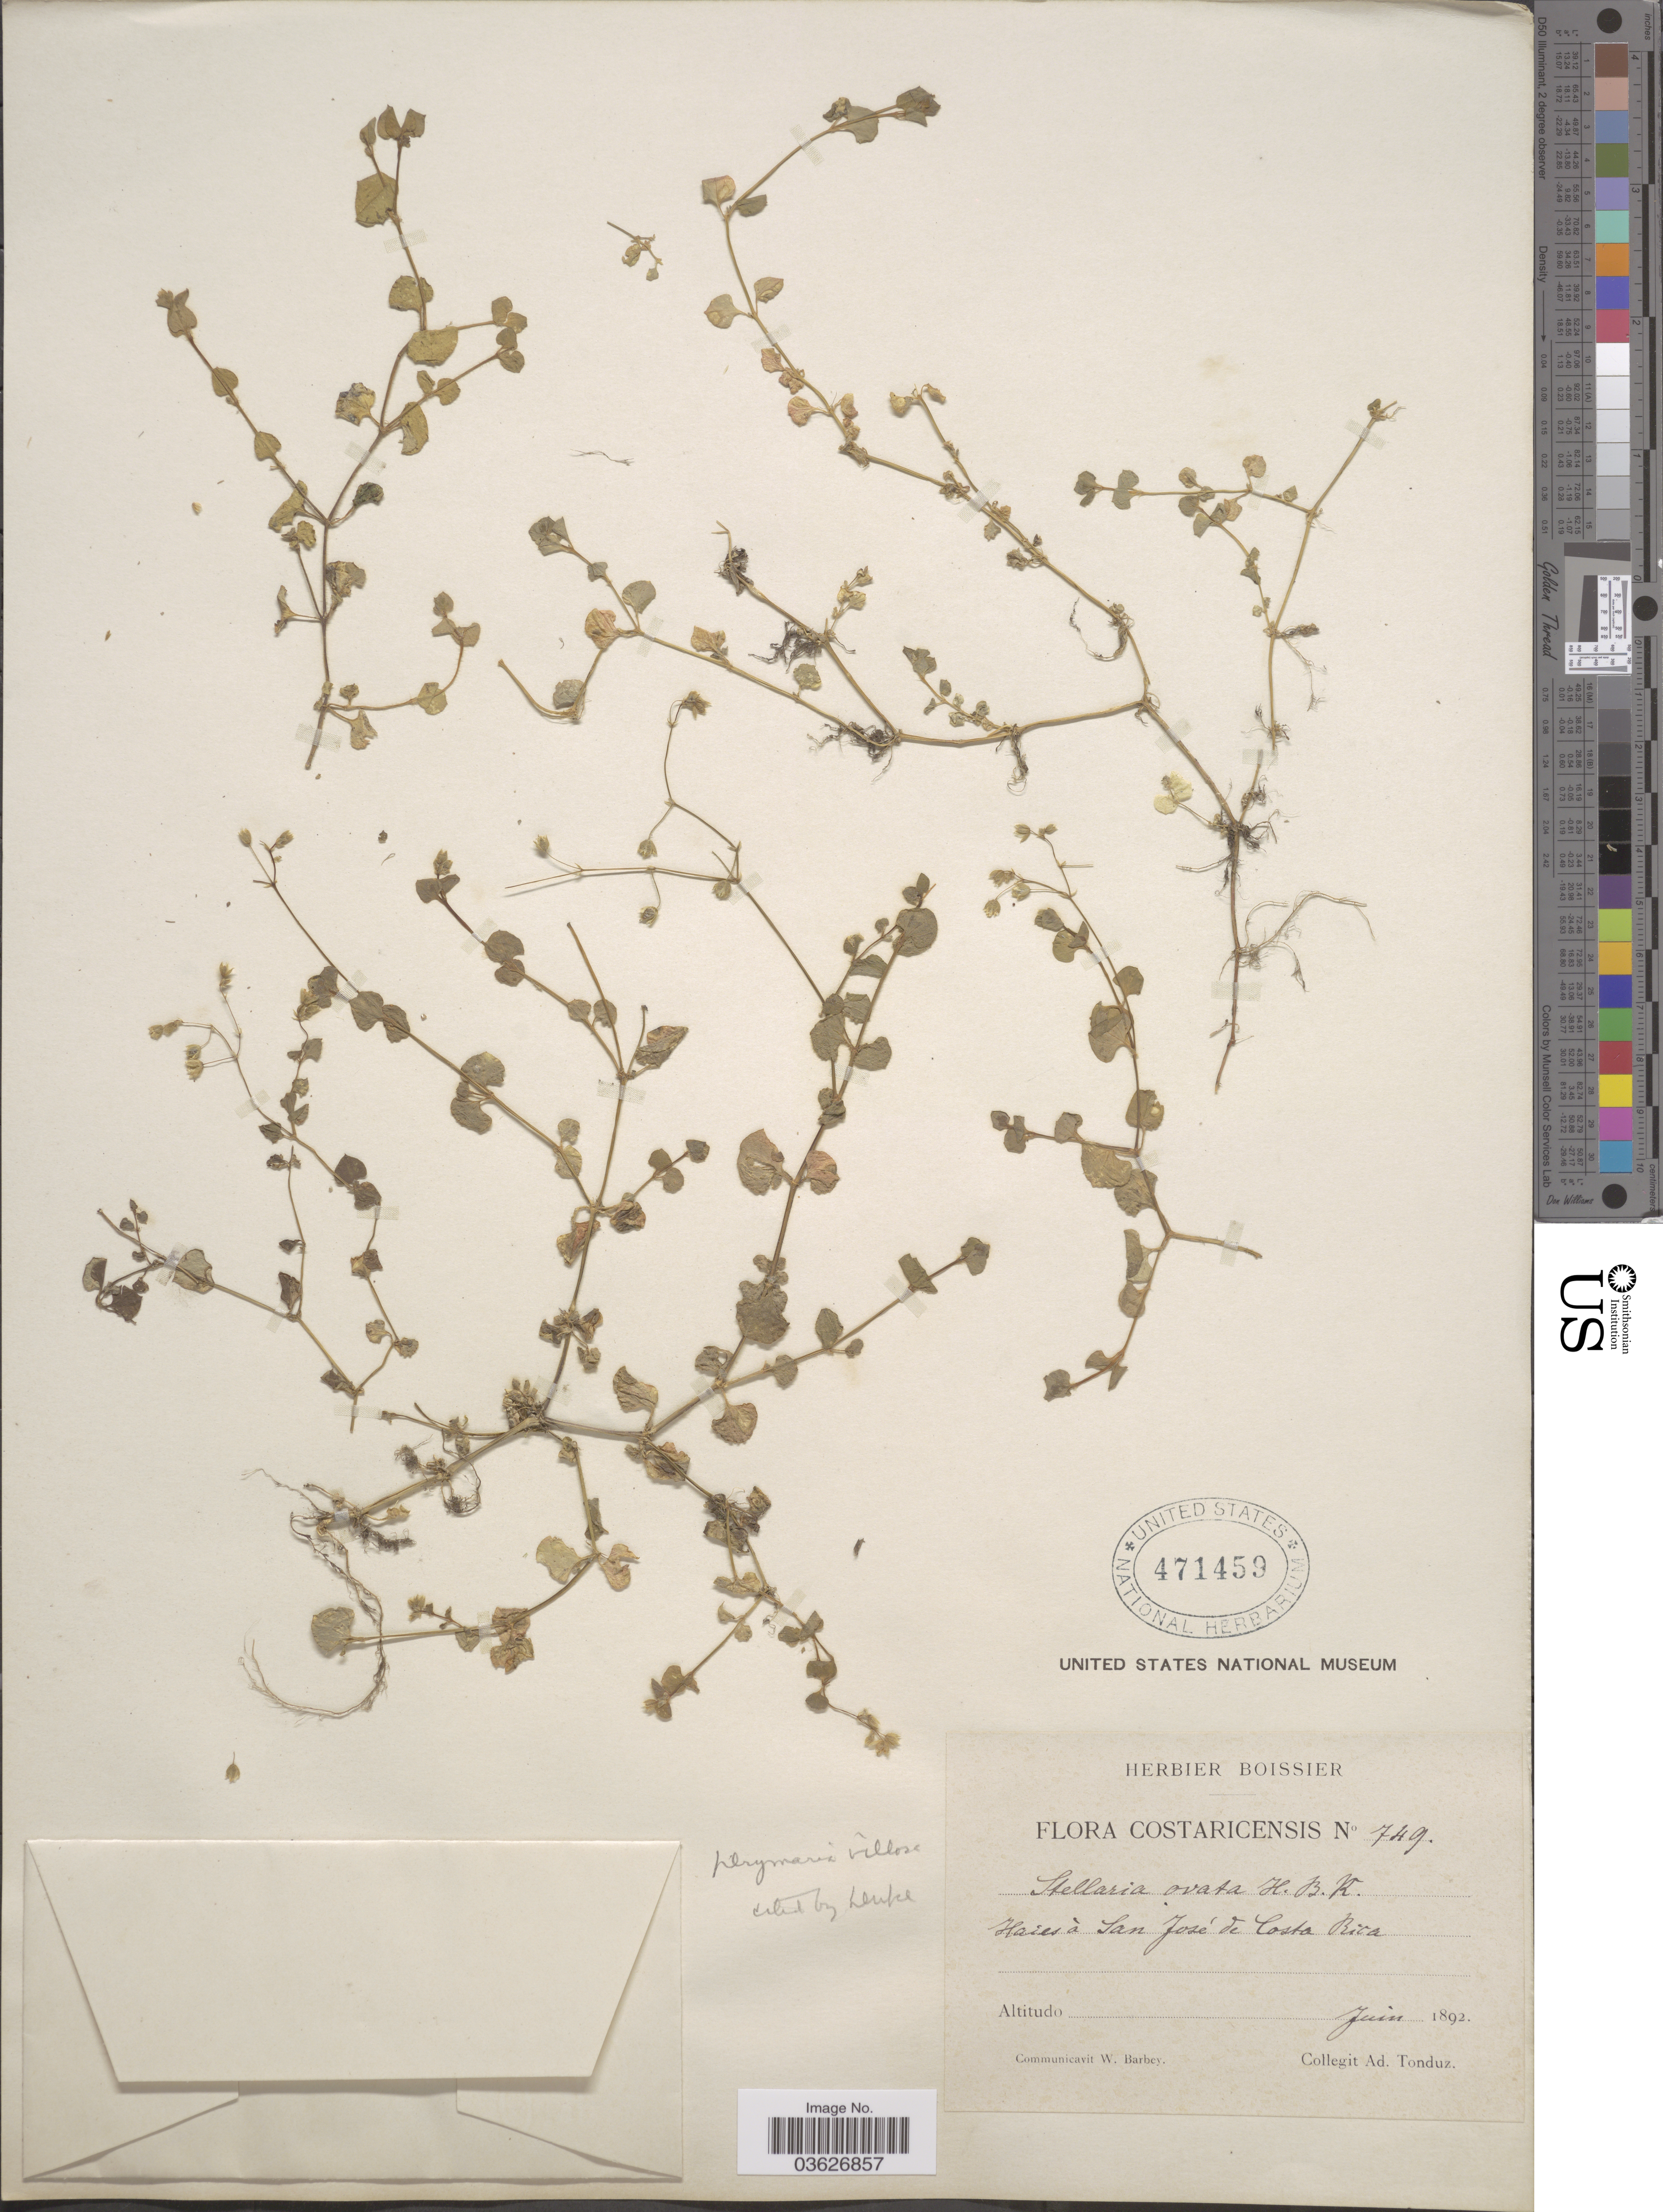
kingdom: Plantae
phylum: Tracheophyta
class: Magnoliopsida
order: Caryophyllales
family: Caryophyllaceae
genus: Drymaria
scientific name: Drymaria villosa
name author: Cham. & Schltdl.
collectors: A. Tonduz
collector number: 749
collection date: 1892-06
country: Costa Rica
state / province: San José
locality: Haies à San José de Costa Rica.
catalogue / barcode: US 471459